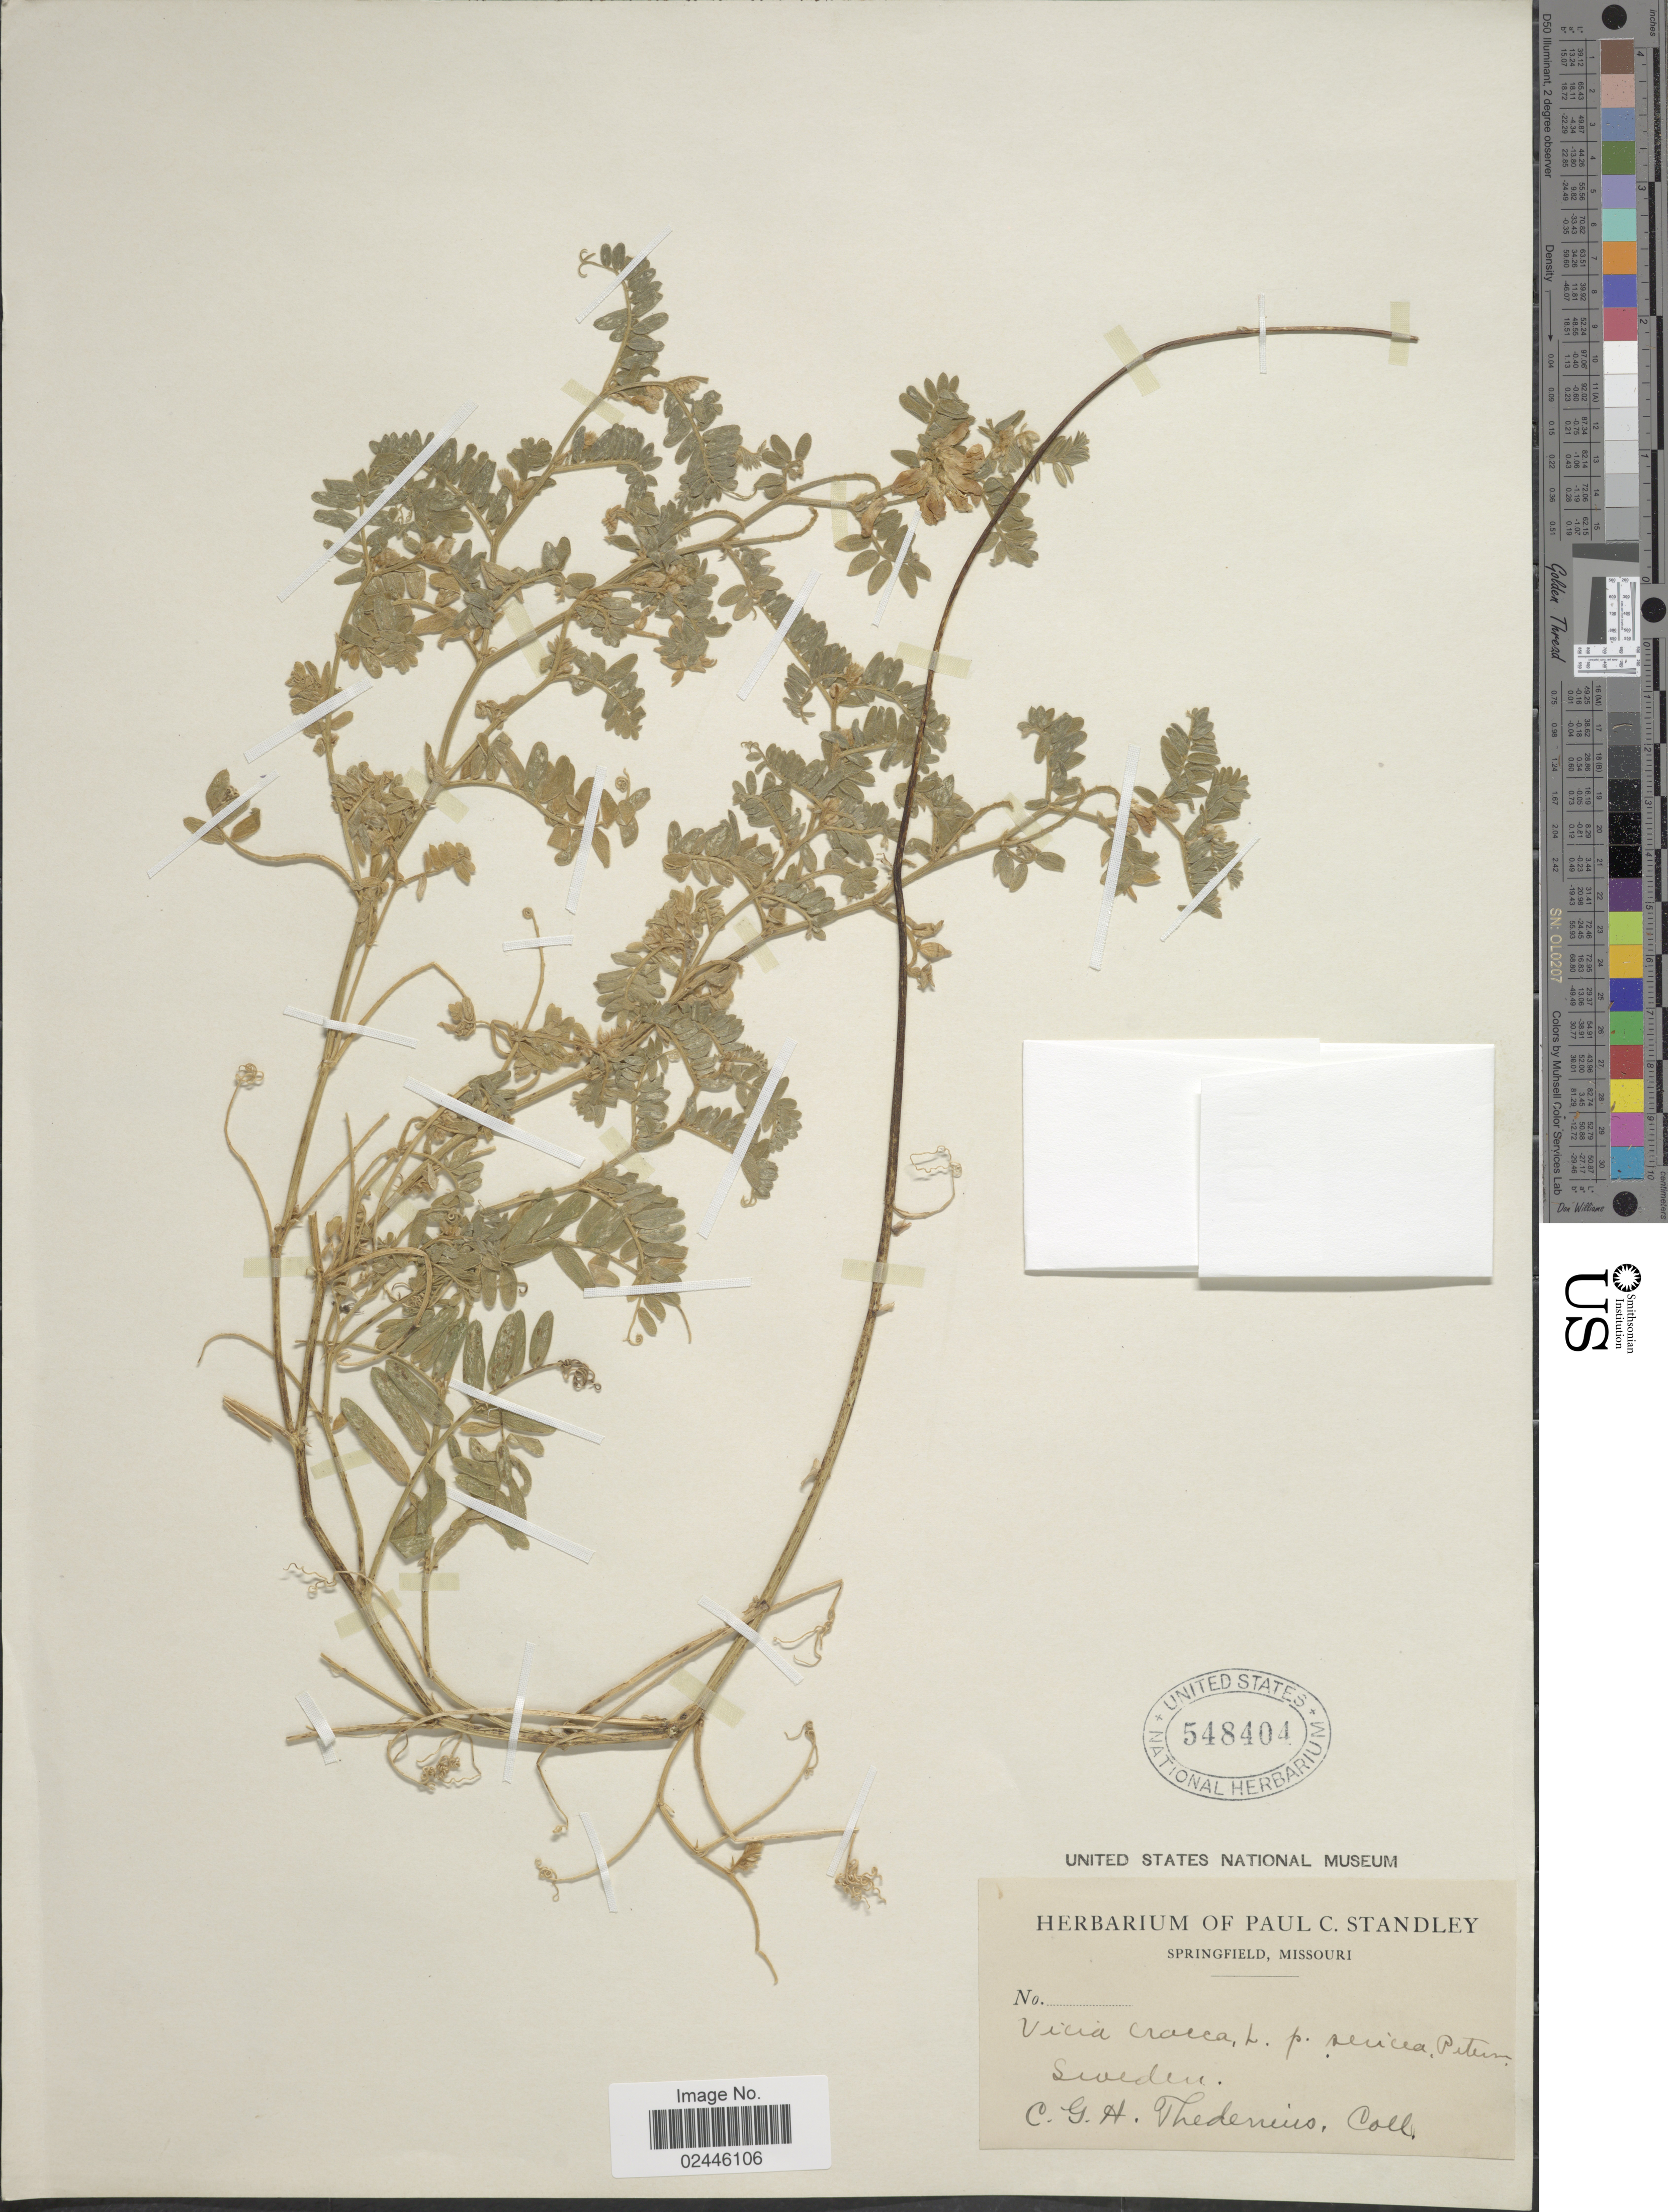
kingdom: Plantae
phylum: Tracheophyta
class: Magnoliopsida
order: Fabales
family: Fabaceae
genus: Vicia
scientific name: Vicia cracca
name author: L.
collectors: C. Thedenius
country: Sweden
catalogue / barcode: US 548404